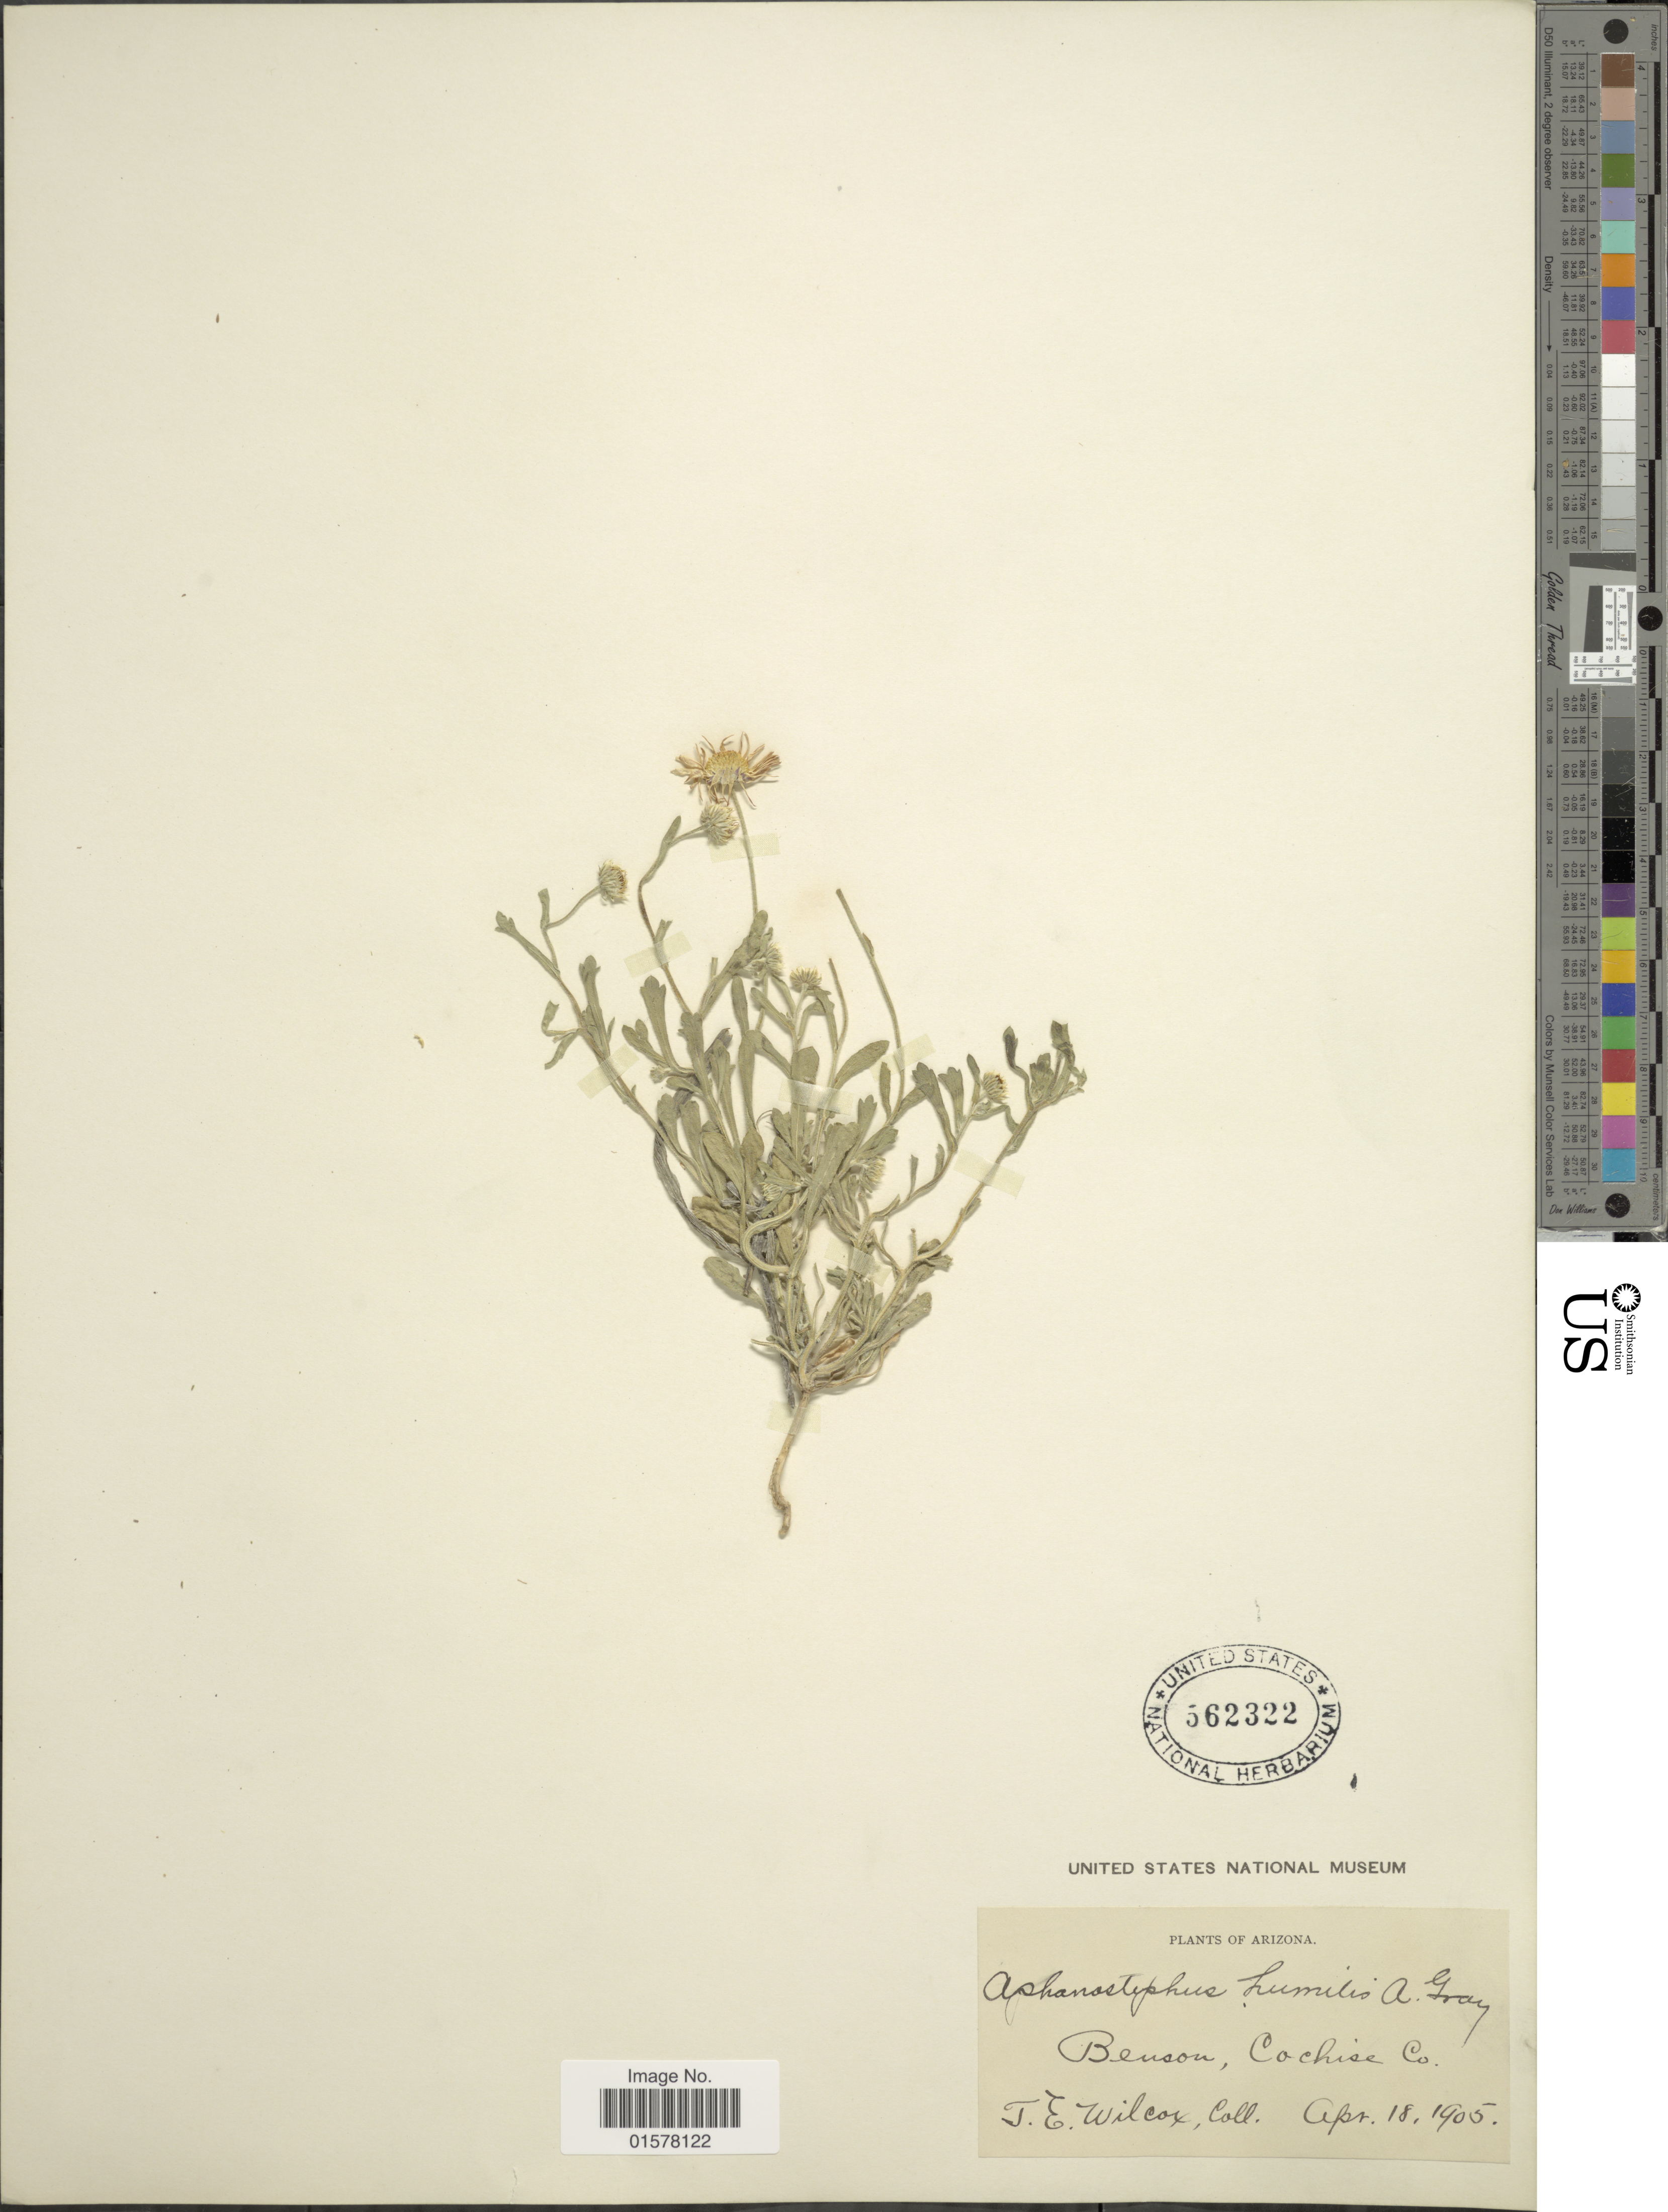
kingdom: Plantae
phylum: Tracheophyta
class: Magnoliopsida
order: Asterales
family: Asteraceae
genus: Aphanostephus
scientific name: Aphanostephus arizonicus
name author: A. Gray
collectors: T. E. Wilcox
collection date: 1905-04-18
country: United States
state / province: Arizona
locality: Arizona. Benson, Cochise Co.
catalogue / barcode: US 562322